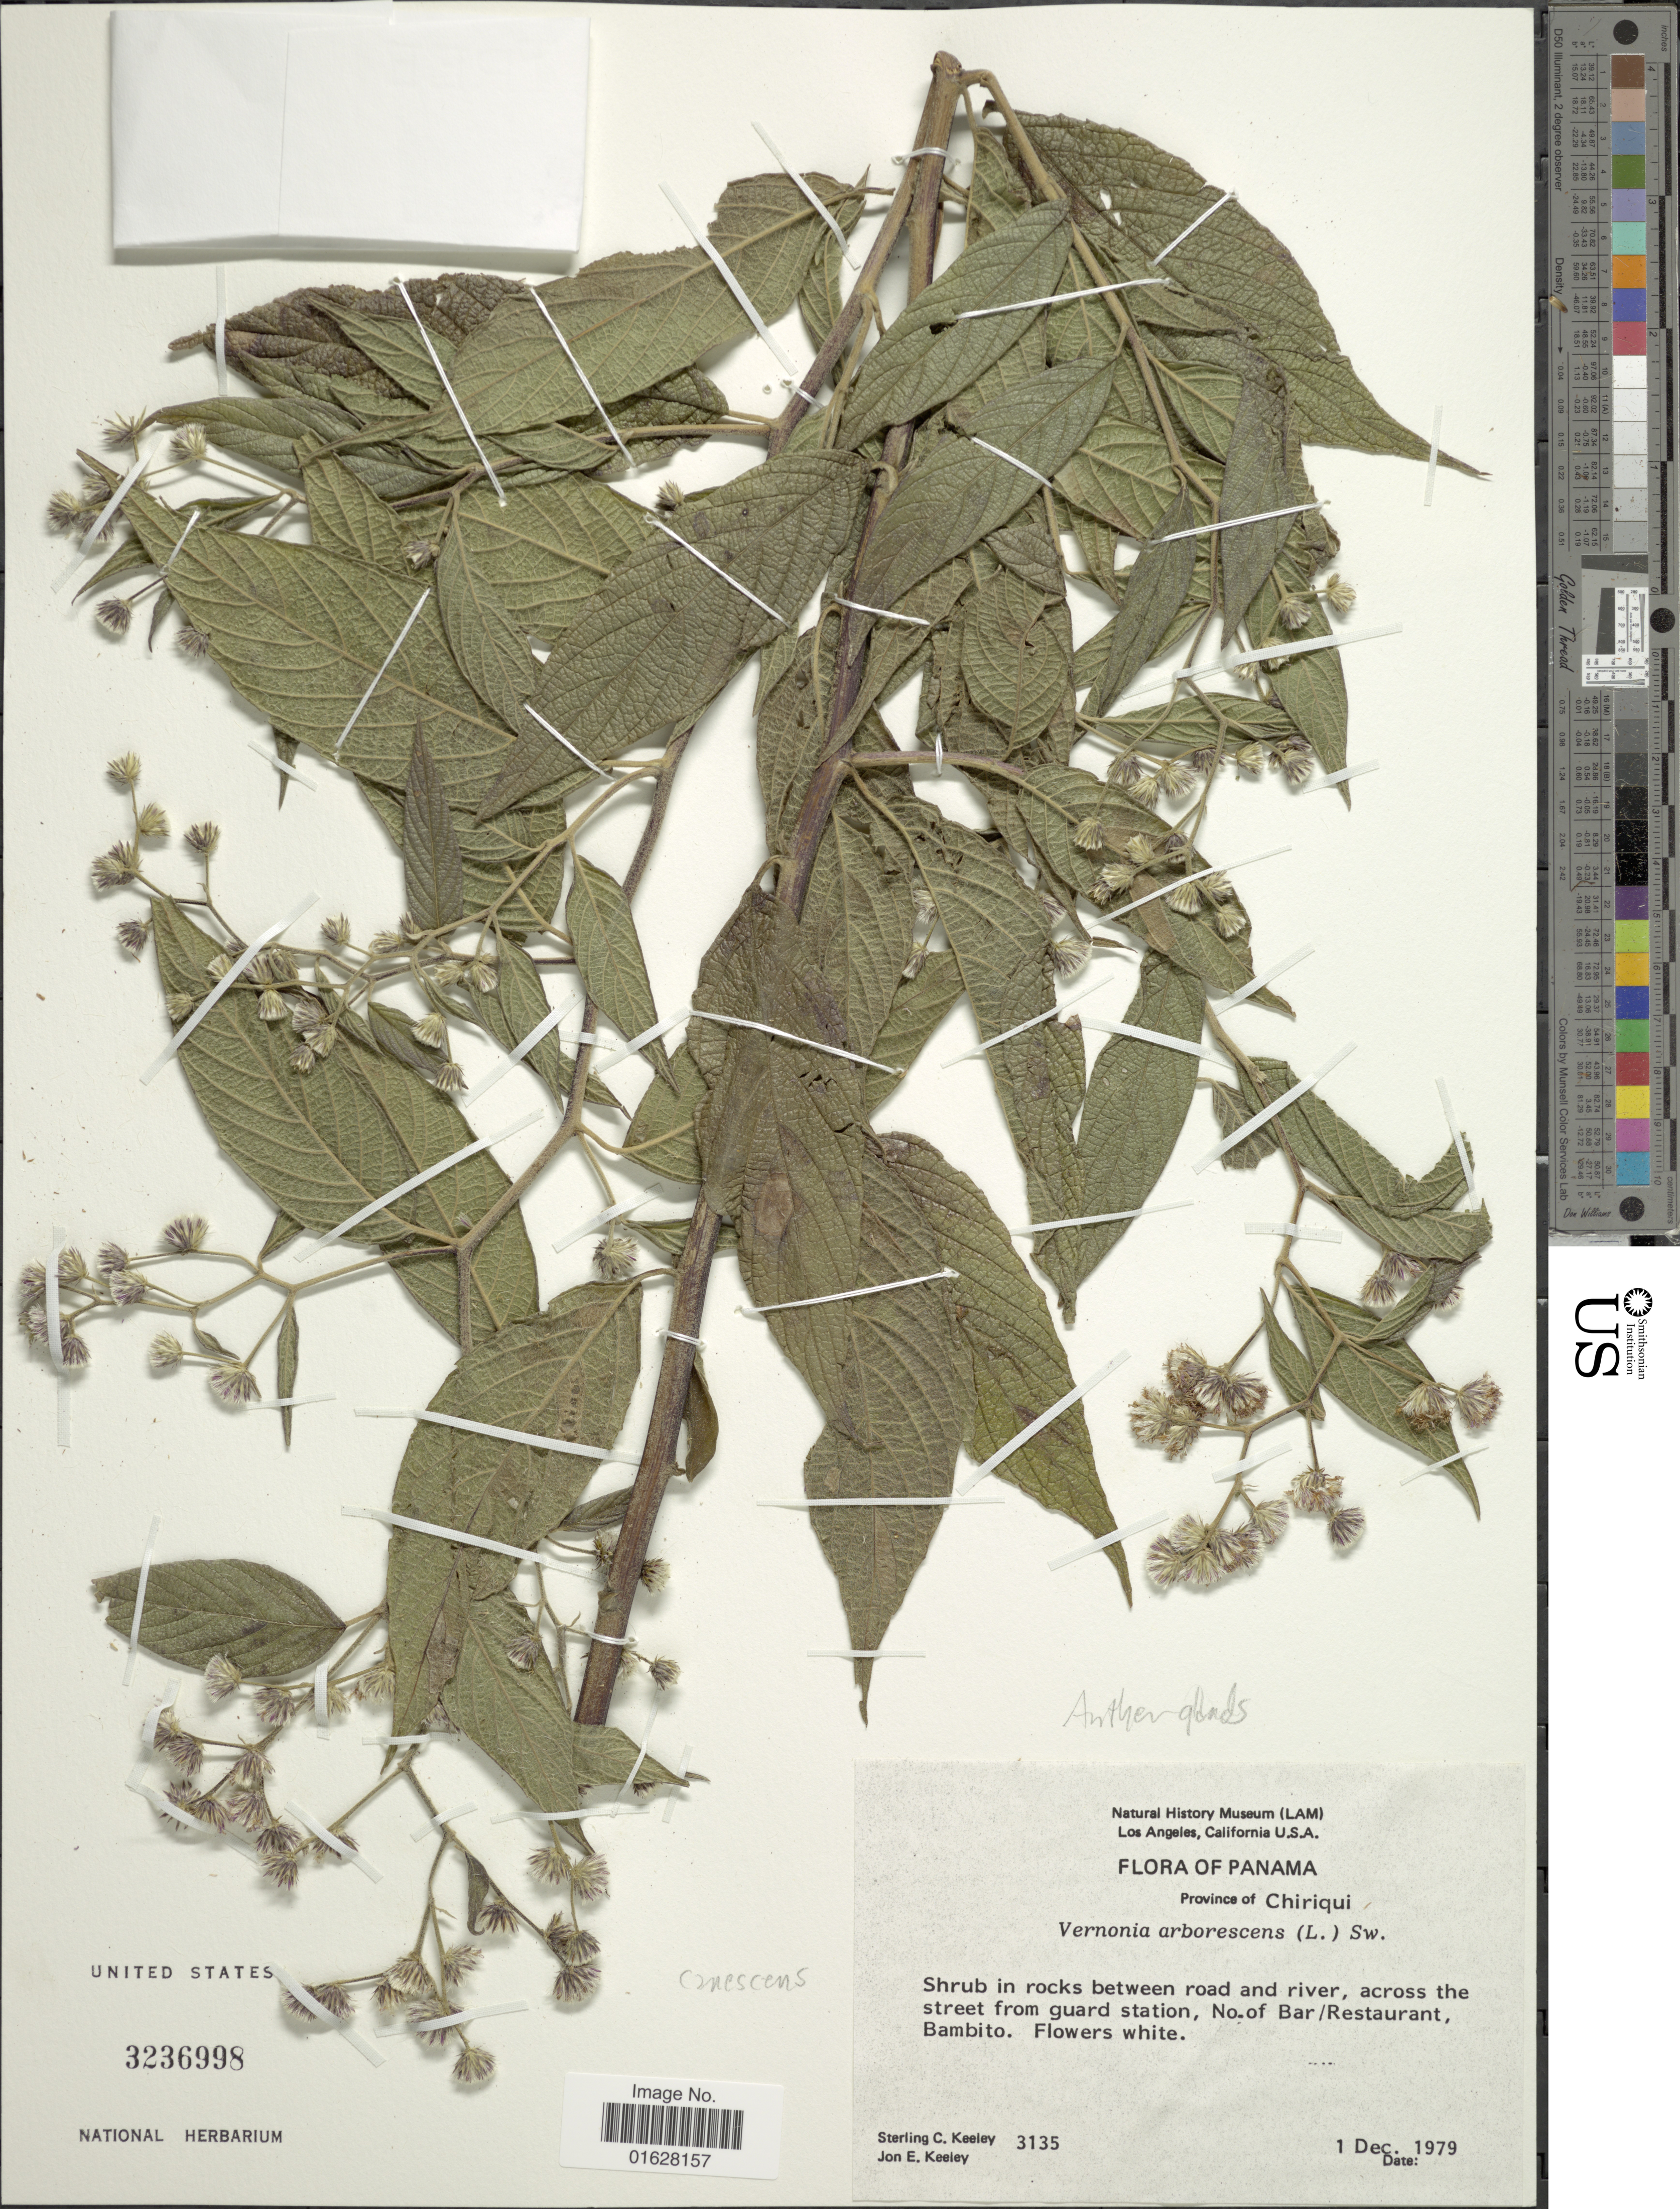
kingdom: Plantae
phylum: Tracheophyta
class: Magnoliopsida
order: Asterales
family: Asteraceae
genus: Lepidaploa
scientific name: Lepidaploa canescens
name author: (Kunth) H. Rob.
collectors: S. C. Keeley & J. E. Keeley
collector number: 3135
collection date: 1979-12-01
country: Panama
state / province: Chiriqui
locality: Province of Chiriqui, No-of Bar/Restaurant, Bambito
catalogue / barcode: US 3236998